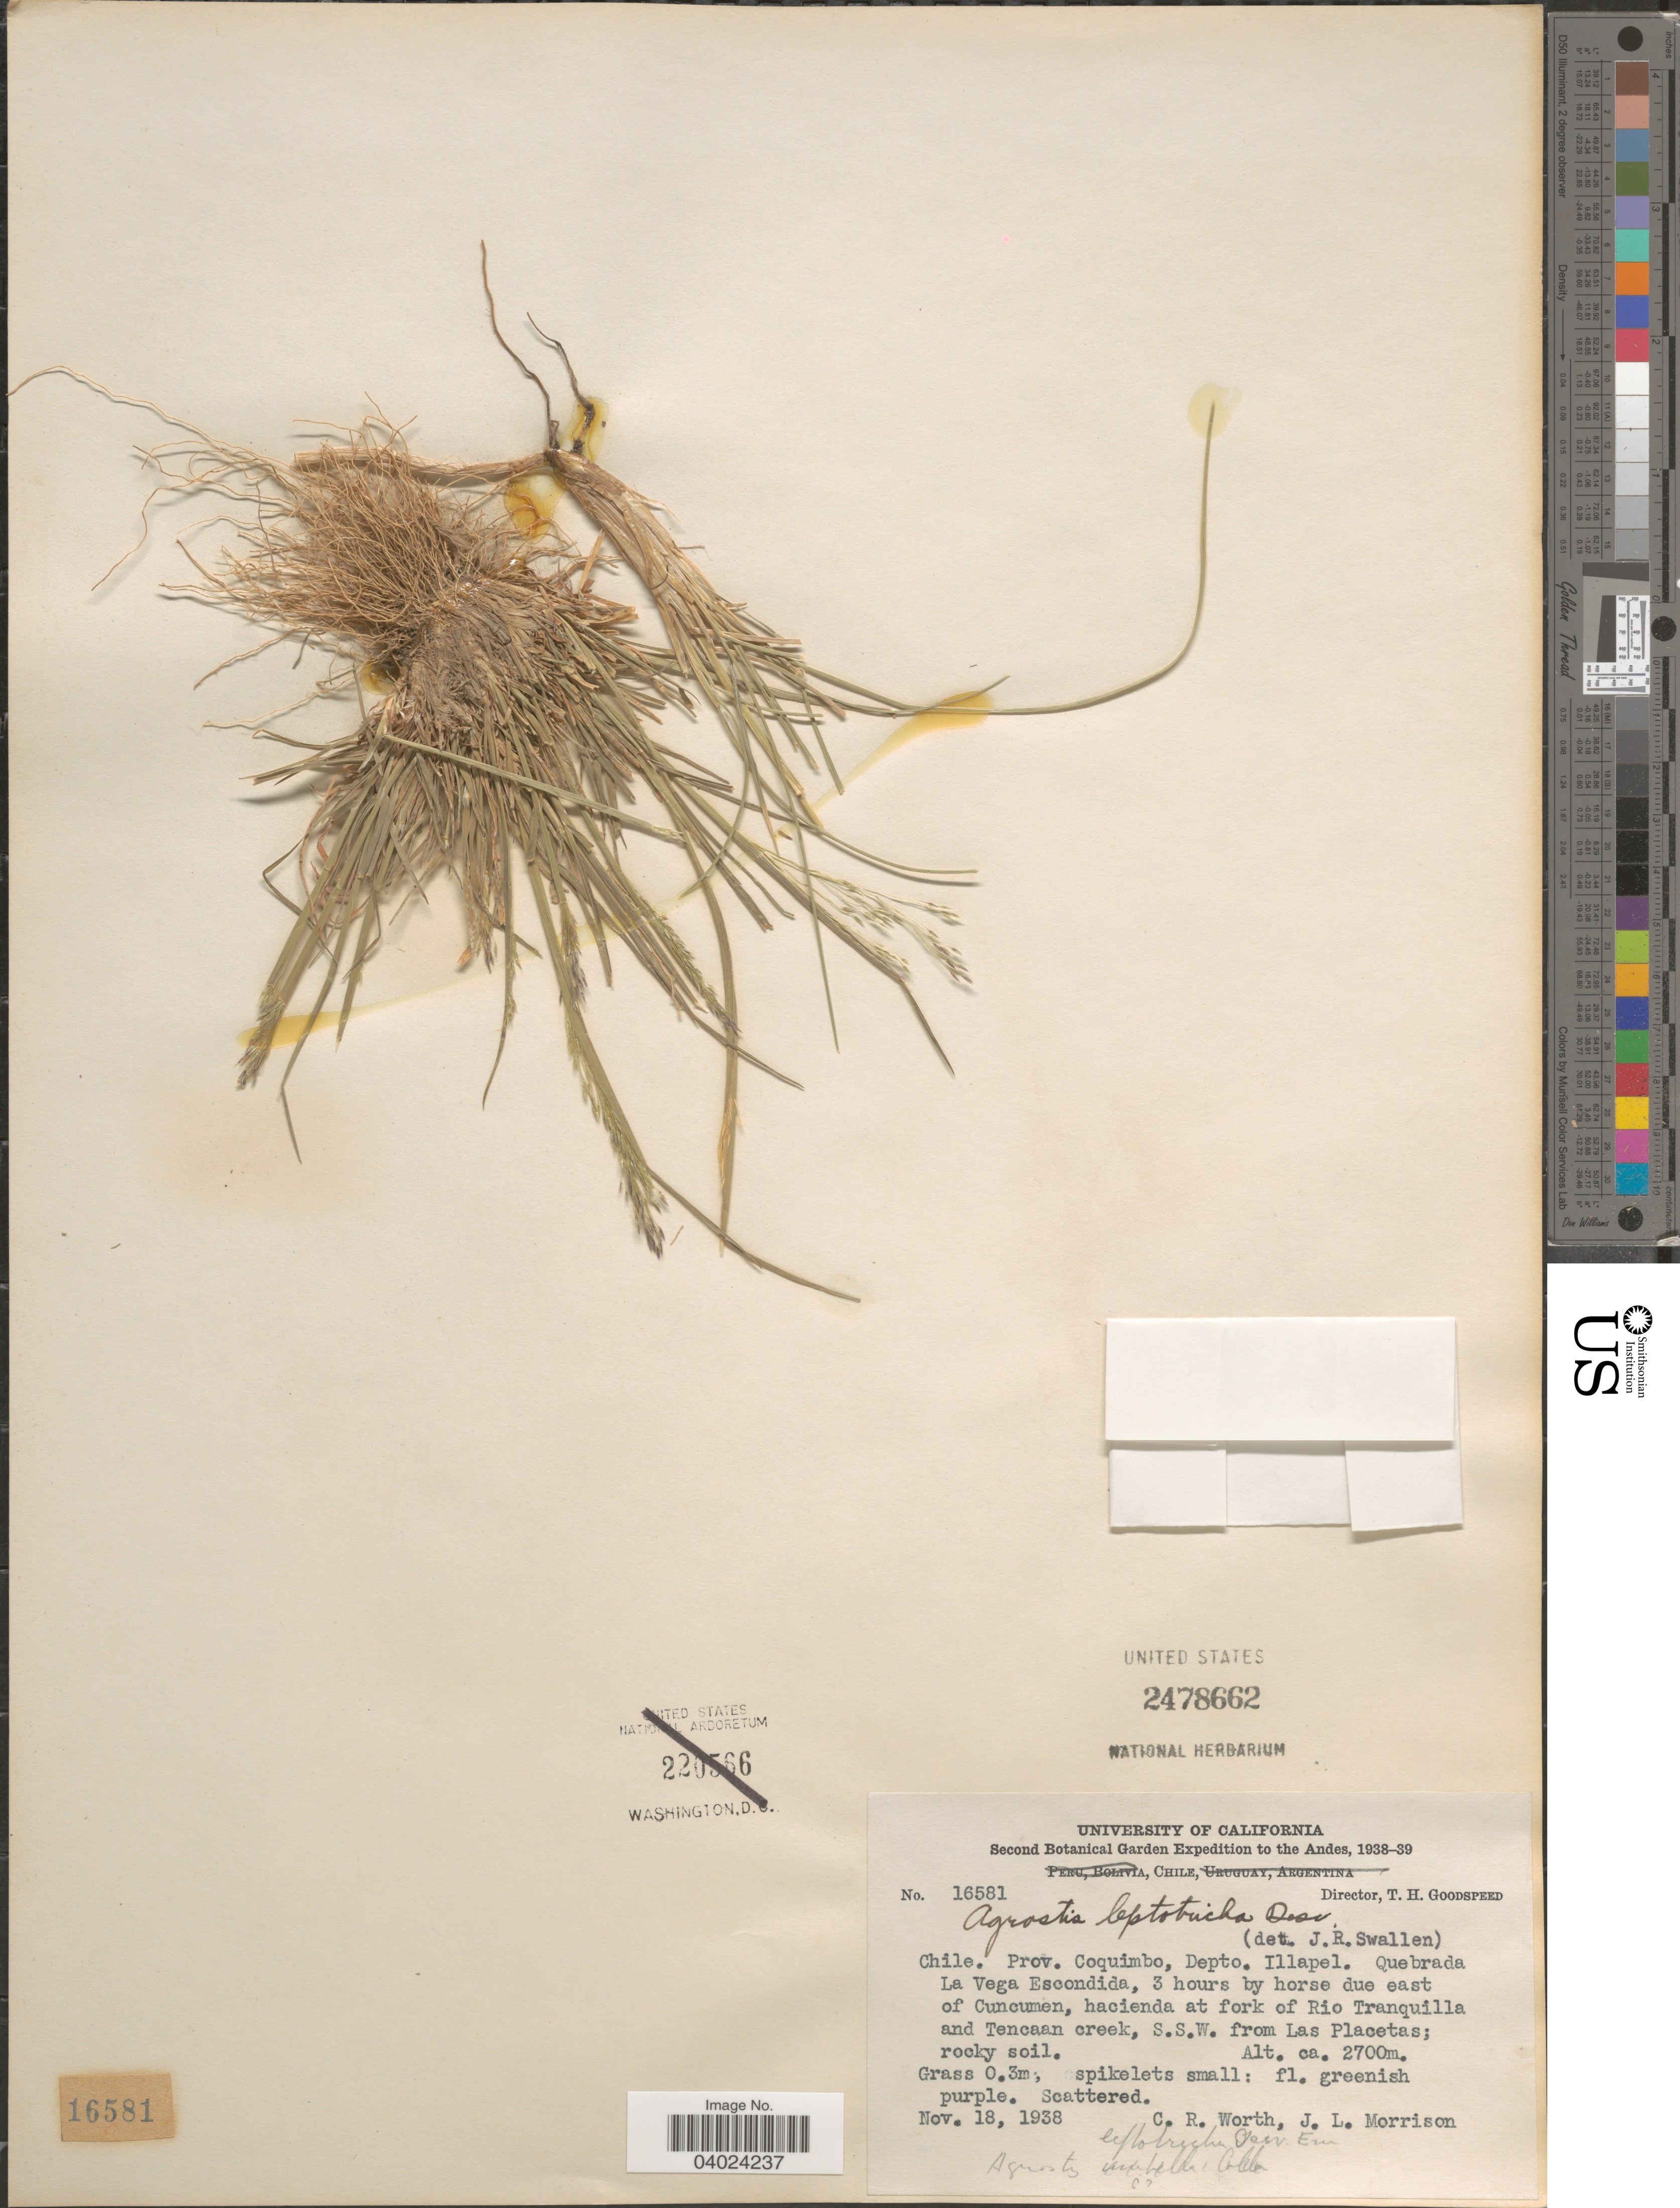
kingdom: Plantae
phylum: Tracheophyta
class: Liliopsida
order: Poales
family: Poaceae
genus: Agrostis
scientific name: Agrostis leptotricha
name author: É. Desv.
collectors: C. R. Worth & J. Morrison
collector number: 16581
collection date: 1938-11-18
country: Chile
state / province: Coquimbo (IV)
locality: The Andes. Depto. Illapel. Quebrada La Vega Escondida, 3 hours by horse due east of Cuncumen, hacienda at fork of Rio Tranquilla and Tencaan creek, S.S.W. from Las Placetas.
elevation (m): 2700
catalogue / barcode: US 2478662